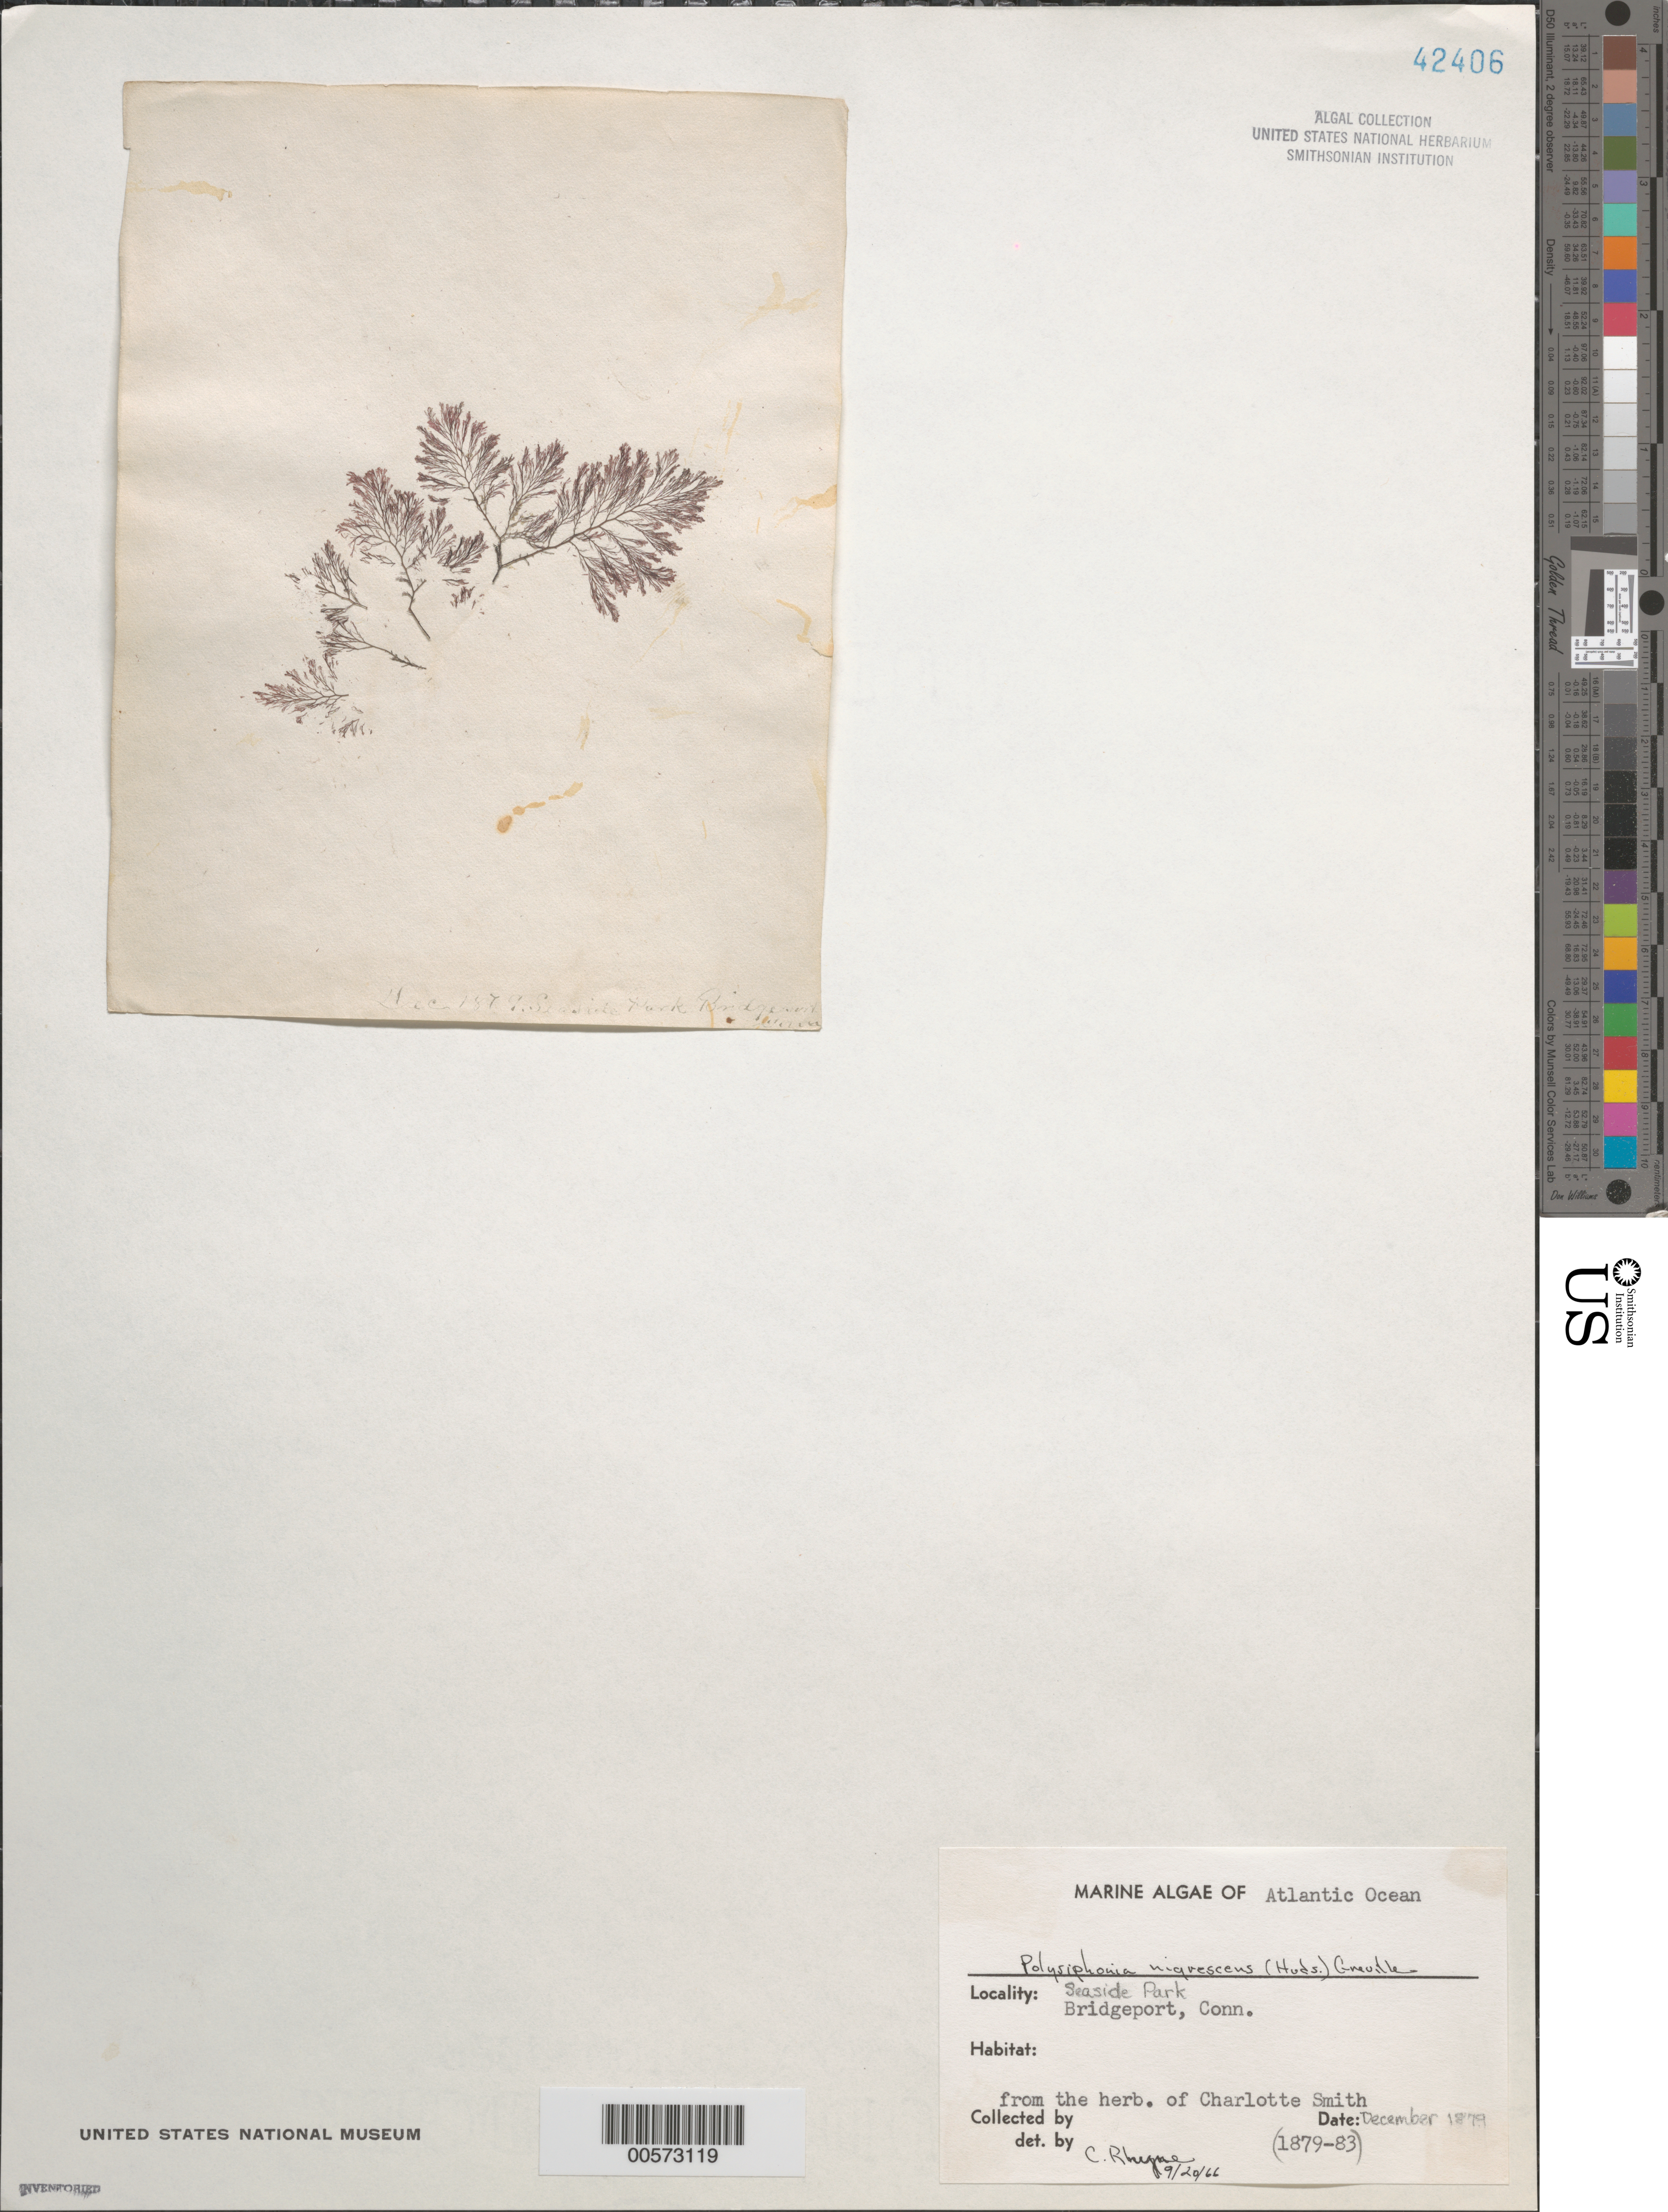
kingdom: Plantae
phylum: Rhodophyta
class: Florideophyceae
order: Ceramiales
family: Rhodomelaceae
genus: Vertebrata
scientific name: Vertebrata fucoides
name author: (Hudson) Kuntze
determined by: Algae name updating Project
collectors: Charlotte Smith (herbarium)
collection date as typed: Dec 1879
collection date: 1879-12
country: United States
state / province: Connecticut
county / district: Fairfield County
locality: Seaside Park, Bridgeport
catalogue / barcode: US 42406